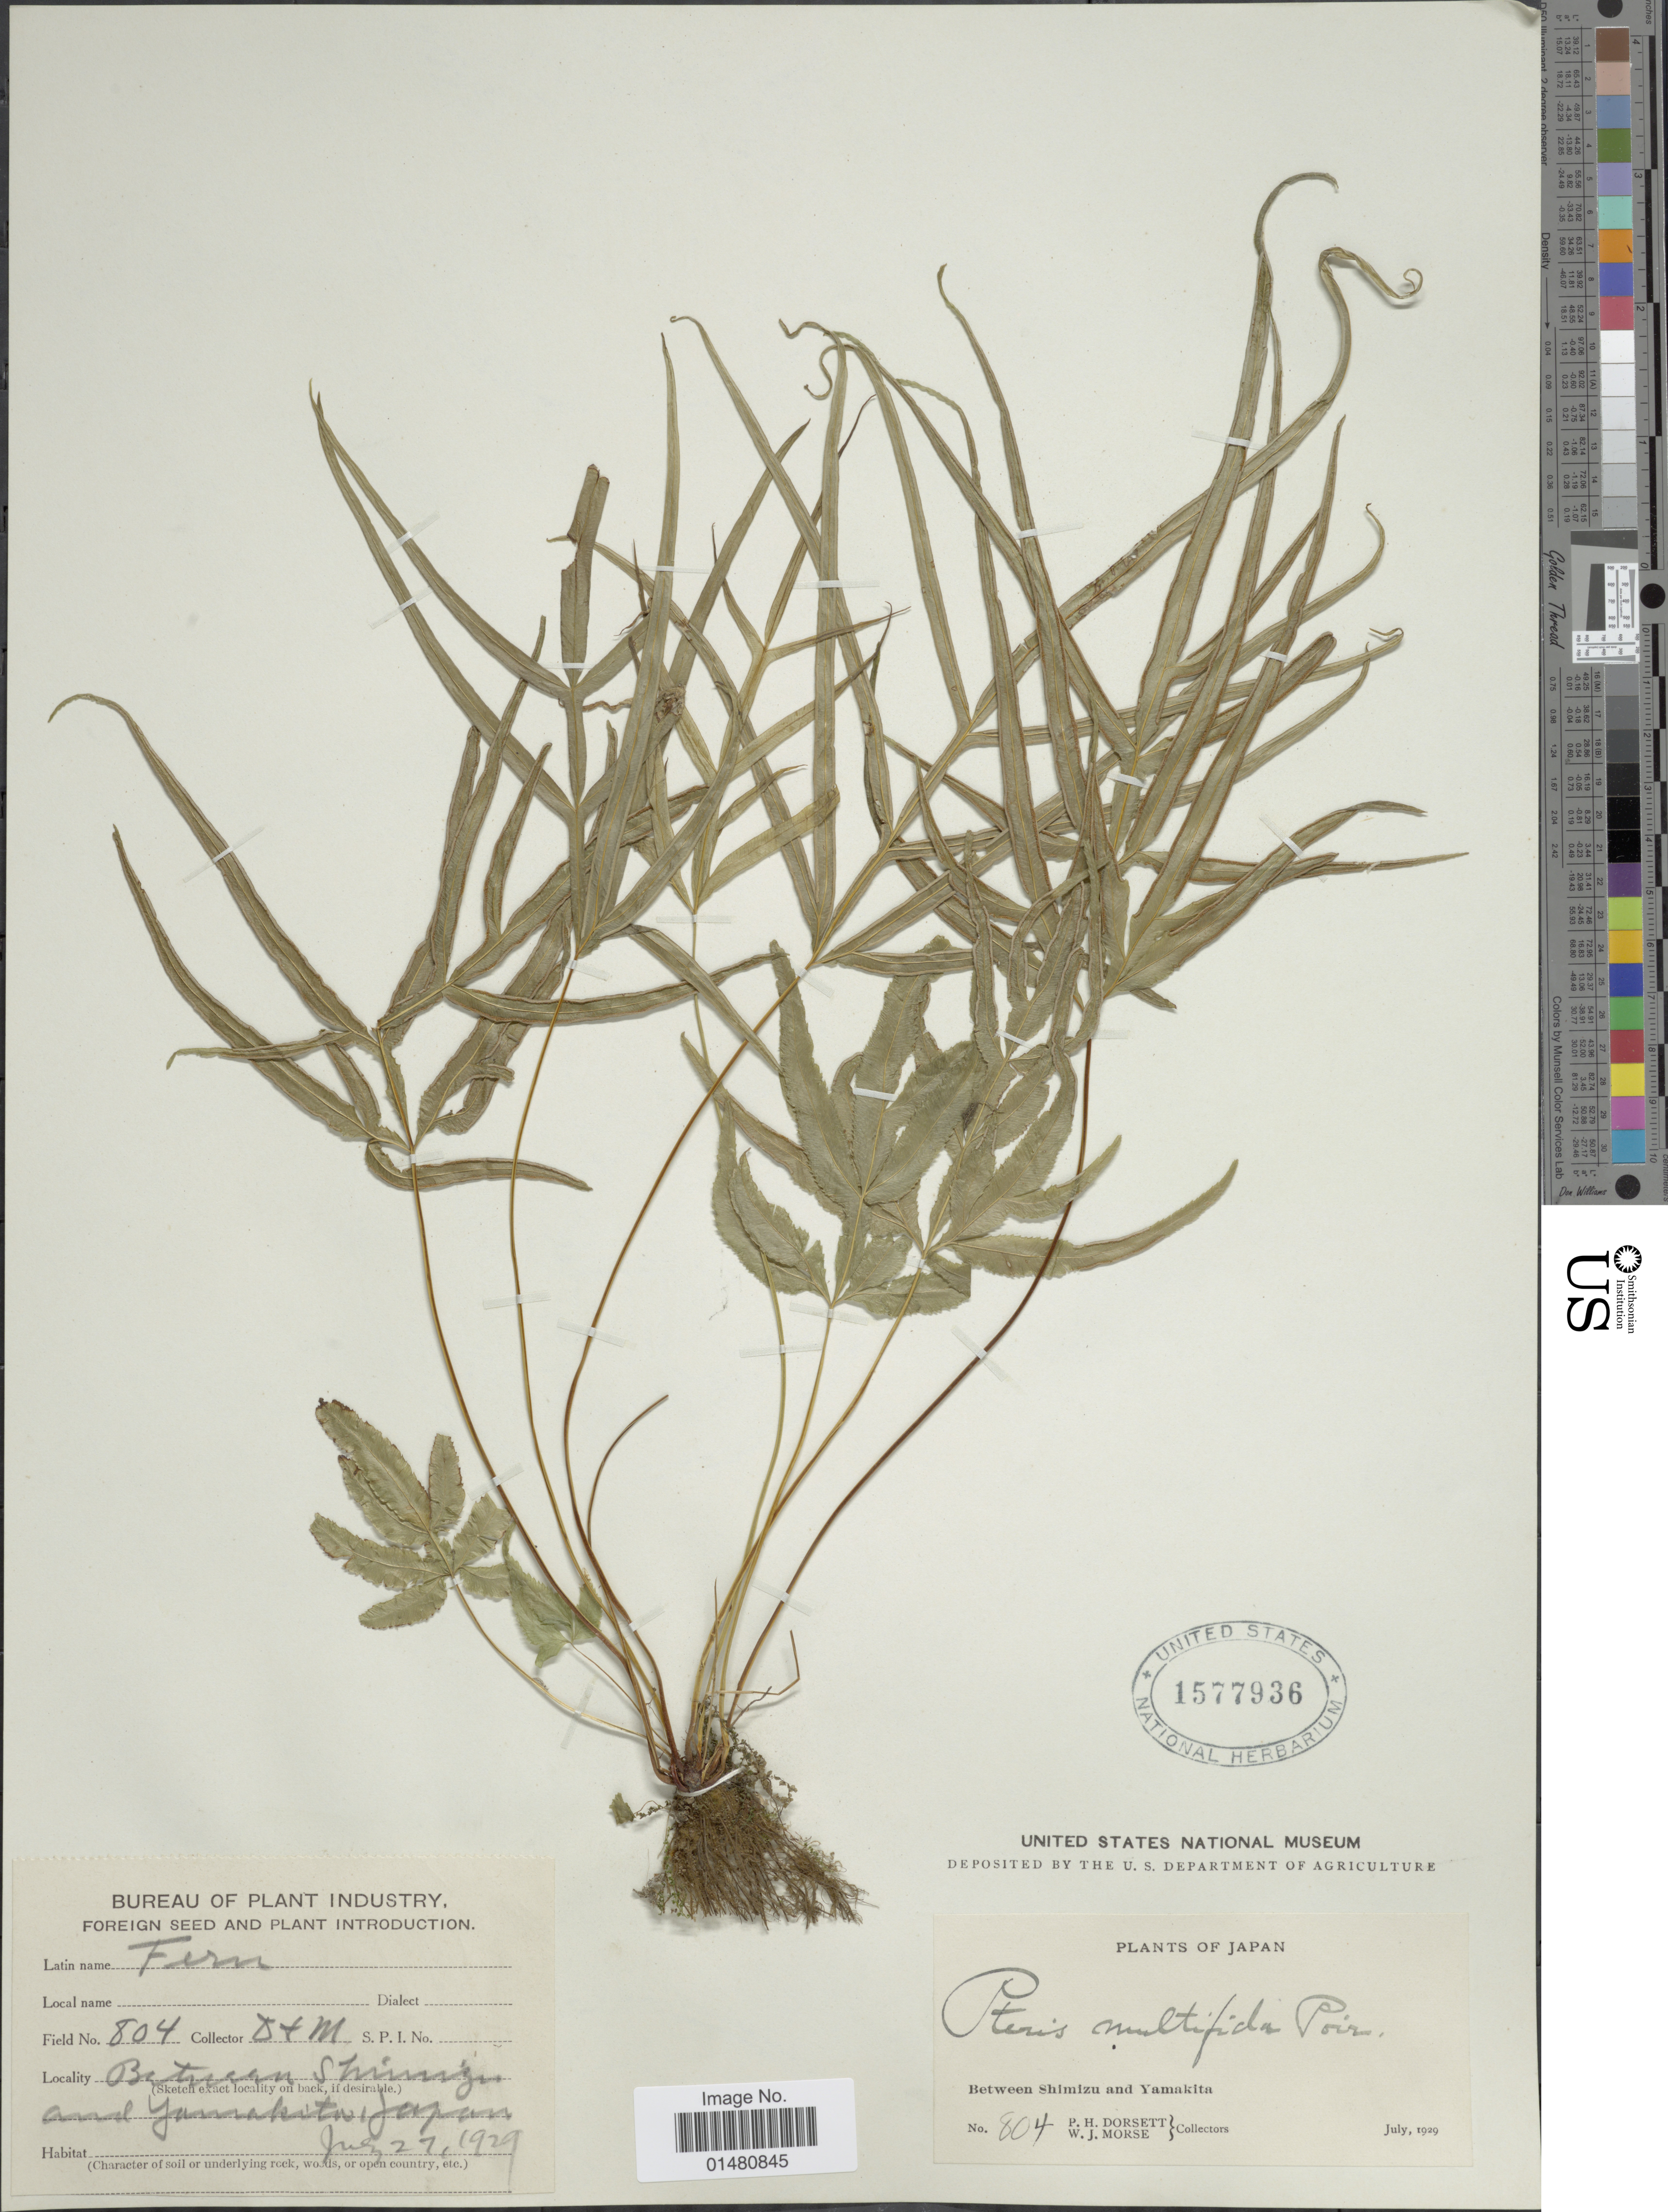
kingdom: Plantae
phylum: Tracheophyta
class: Polypodiopsida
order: Polypodiales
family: Pteridaceae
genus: Pteris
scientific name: Pteris multifida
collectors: P. H. Dorsett & W. J. Morse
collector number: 804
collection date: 1929-07-27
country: Japan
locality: Between Shimizu and Yamakita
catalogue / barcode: US 1577936